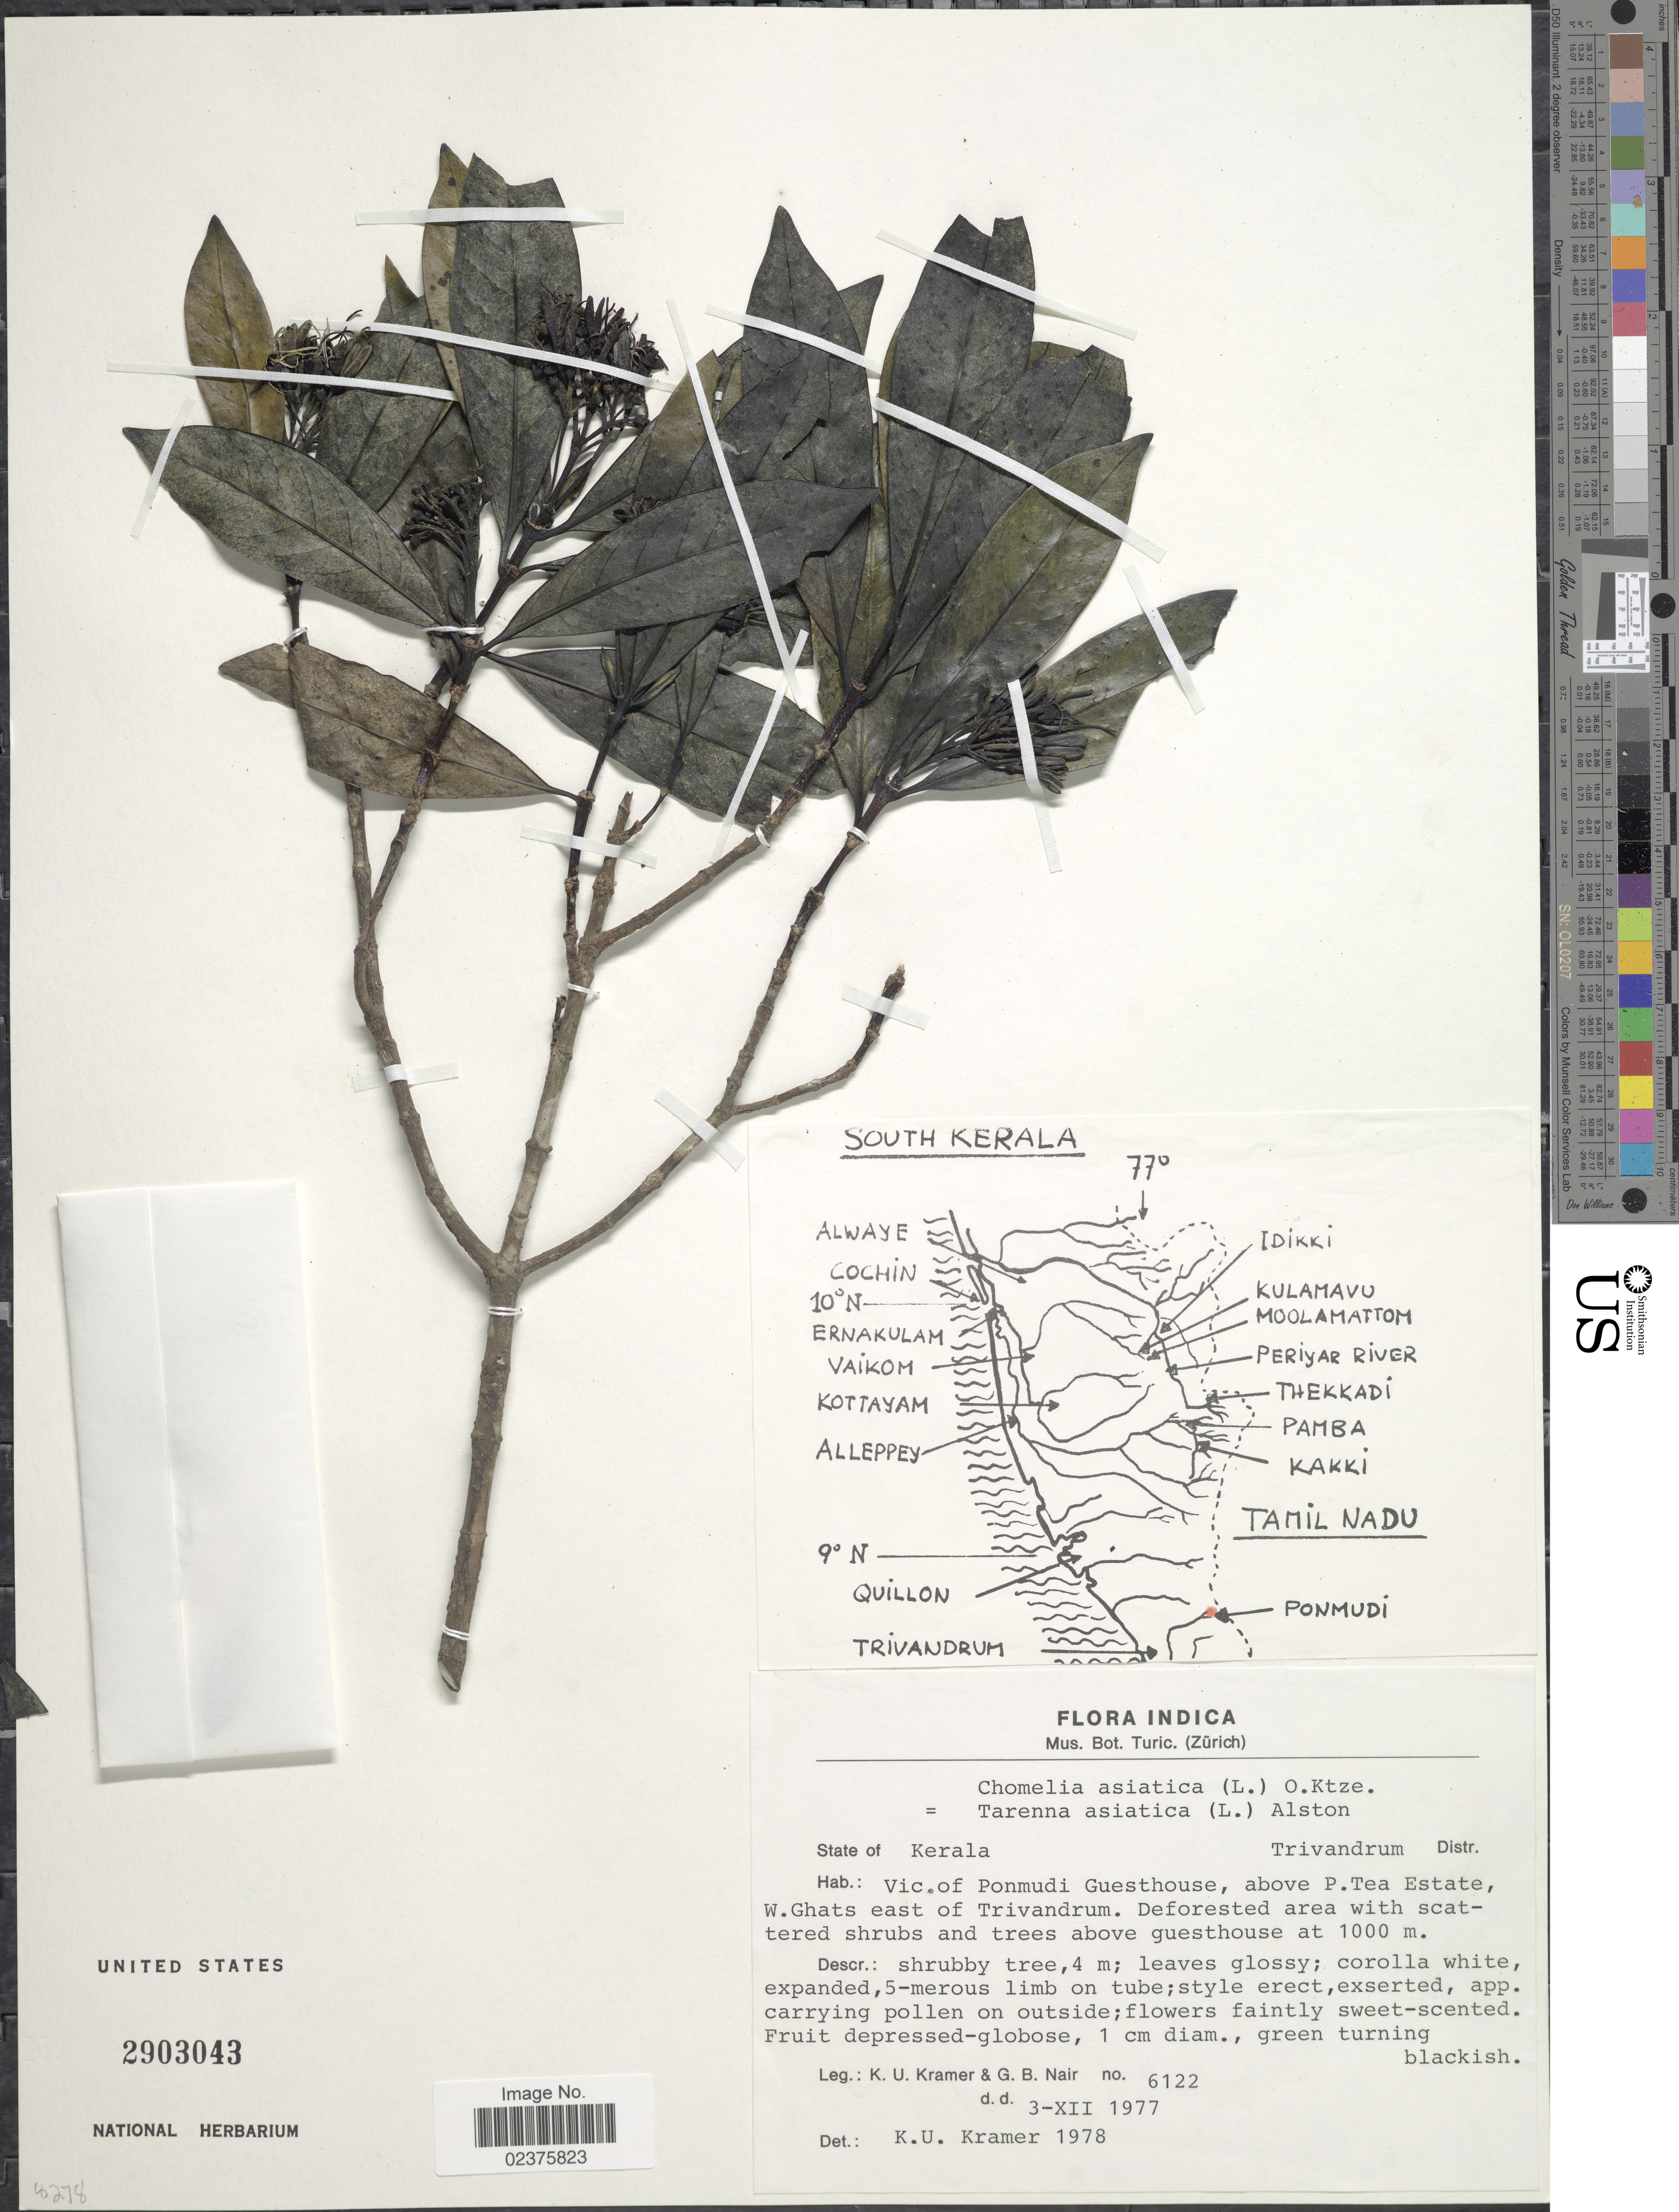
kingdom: Plantae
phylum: Tracheophyta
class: Magnoliopsida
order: Gentianales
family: Rubiaceae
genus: Tarenna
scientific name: Tarenna asiatica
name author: (L.) Kuntze ex K. Schum.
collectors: K. U. Kramer & G. Nair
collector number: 6122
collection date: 1977-12-03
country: India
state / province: Kerala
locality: Vic. of Ponmudi Guesthouse, above P. Tea Estate, W. Ghats east of Trivandrum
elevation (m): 1000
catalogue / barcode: US 2903043